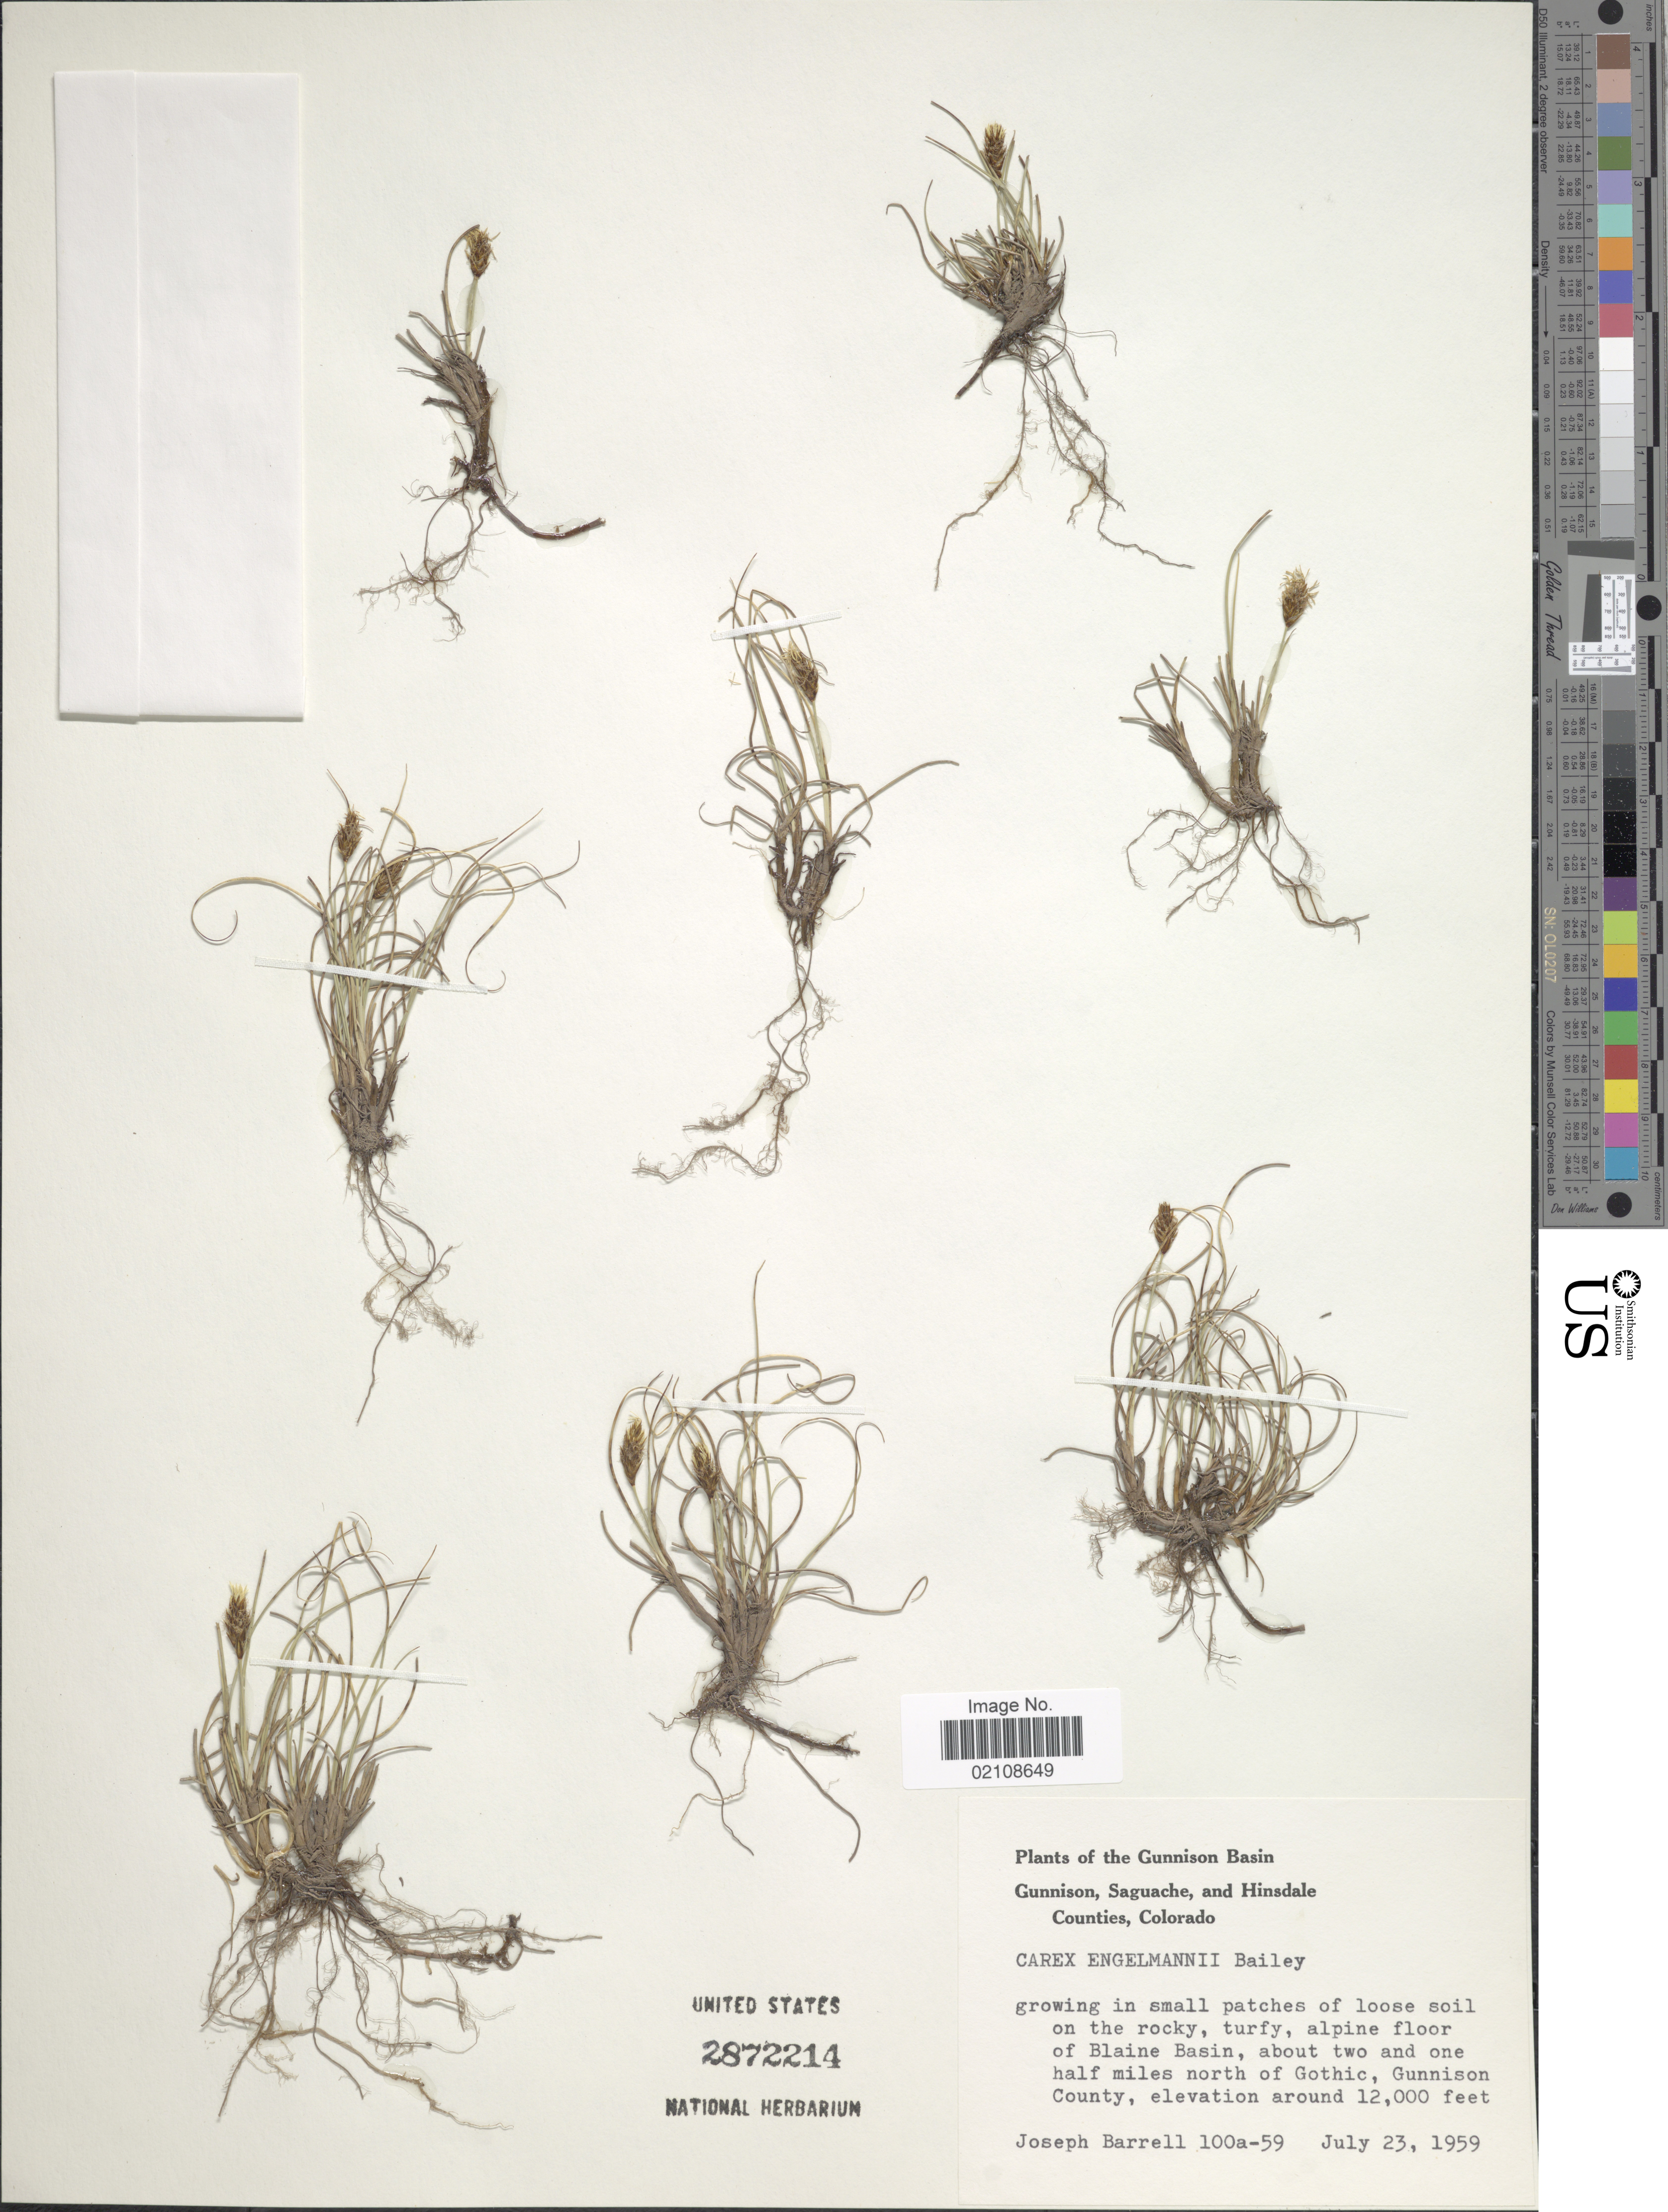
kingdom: Plantae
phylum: Tracheophyta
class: Liliopsida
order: Poales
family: Cyperaceae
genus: Carex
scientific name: Carex engelmannii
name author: L.H. Bailey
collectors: J. Barrell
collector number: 100a-59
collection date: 1959-07-23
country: United States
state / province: Colorado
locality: Gunnison Basin, Gunnison, Saguache, and Hinsdale Counties, alpine slope directly above, in small patches of loose soil on the rocky, turfy, alpine floor of Blaine Basin, about two and one half miles north of Gothic, Gunnison County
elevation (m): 3658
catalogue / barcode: US 2872214